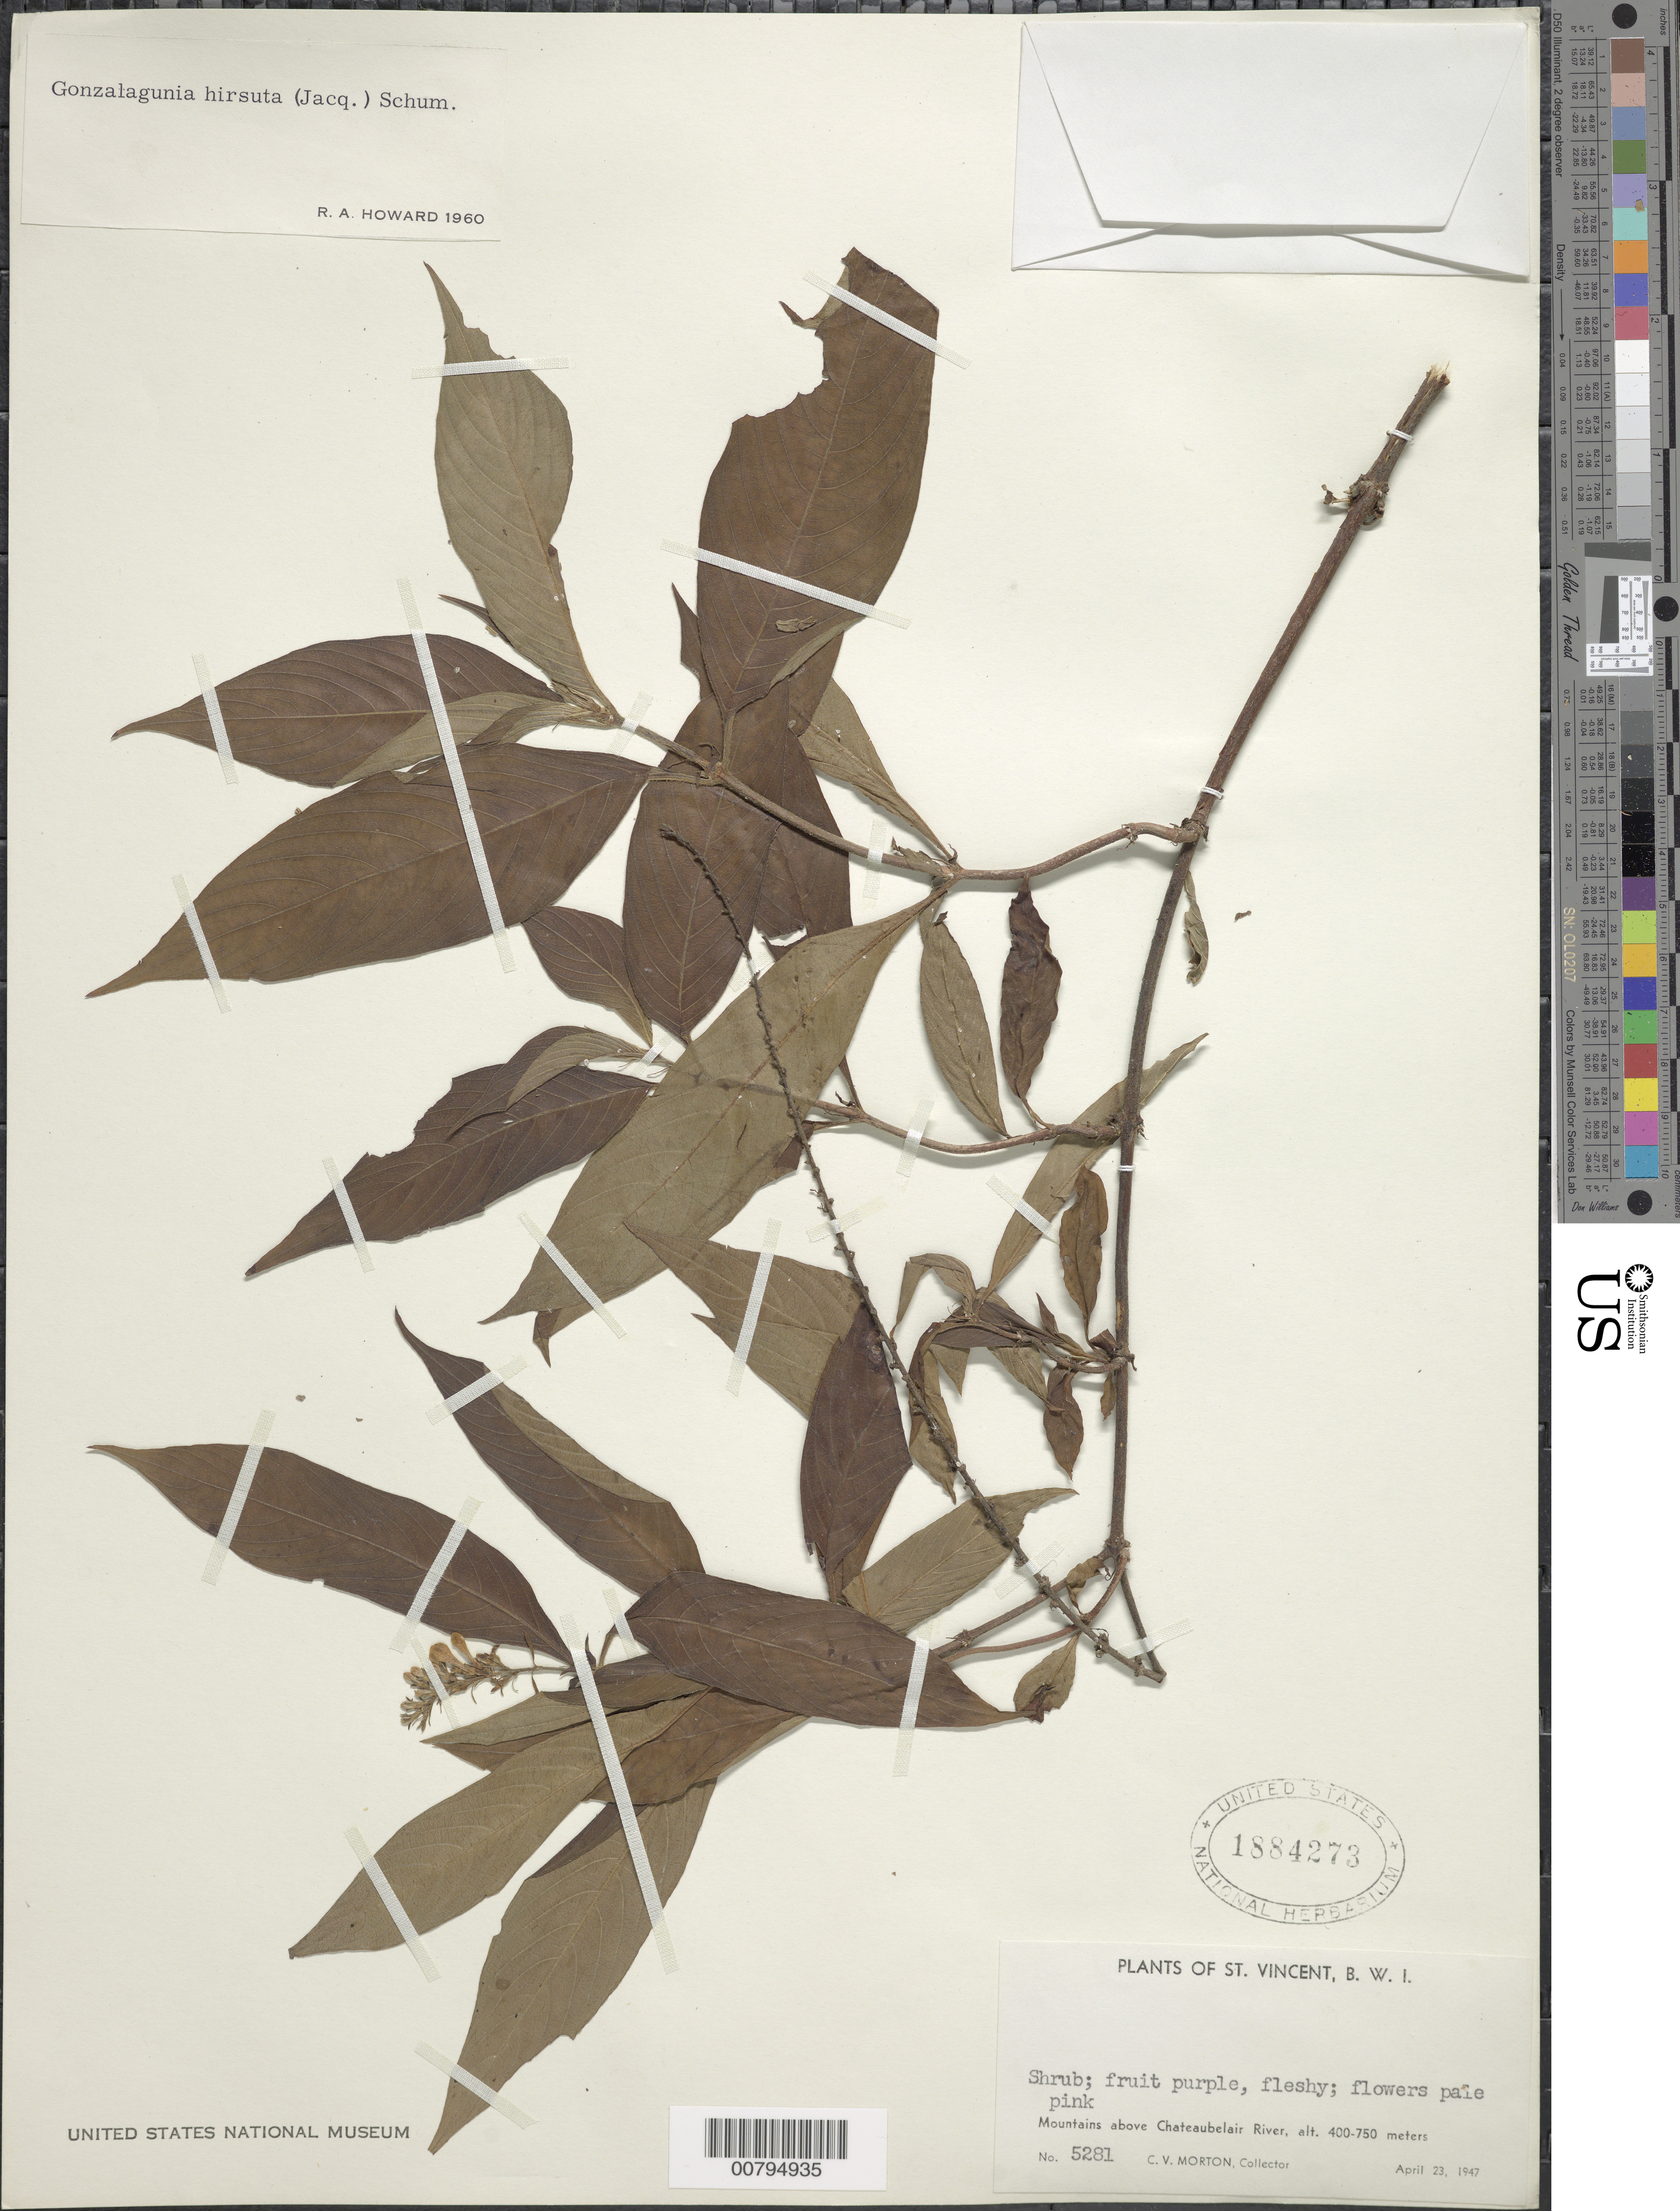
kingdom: Plantae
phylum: Tracheophyta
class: Magnoliopsida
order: Gentianales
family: Rubiaceae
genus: Gonzalagunia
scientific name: Gonzalagunia hirsuta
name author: Schum.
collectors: C. V. Morton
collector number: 5281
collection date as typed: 23 Apr 1947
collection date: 1947-04-23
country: St. Vincent - Grenadines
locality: Mountains above Chateaubelair River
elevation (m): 400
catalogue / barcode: US 1884273